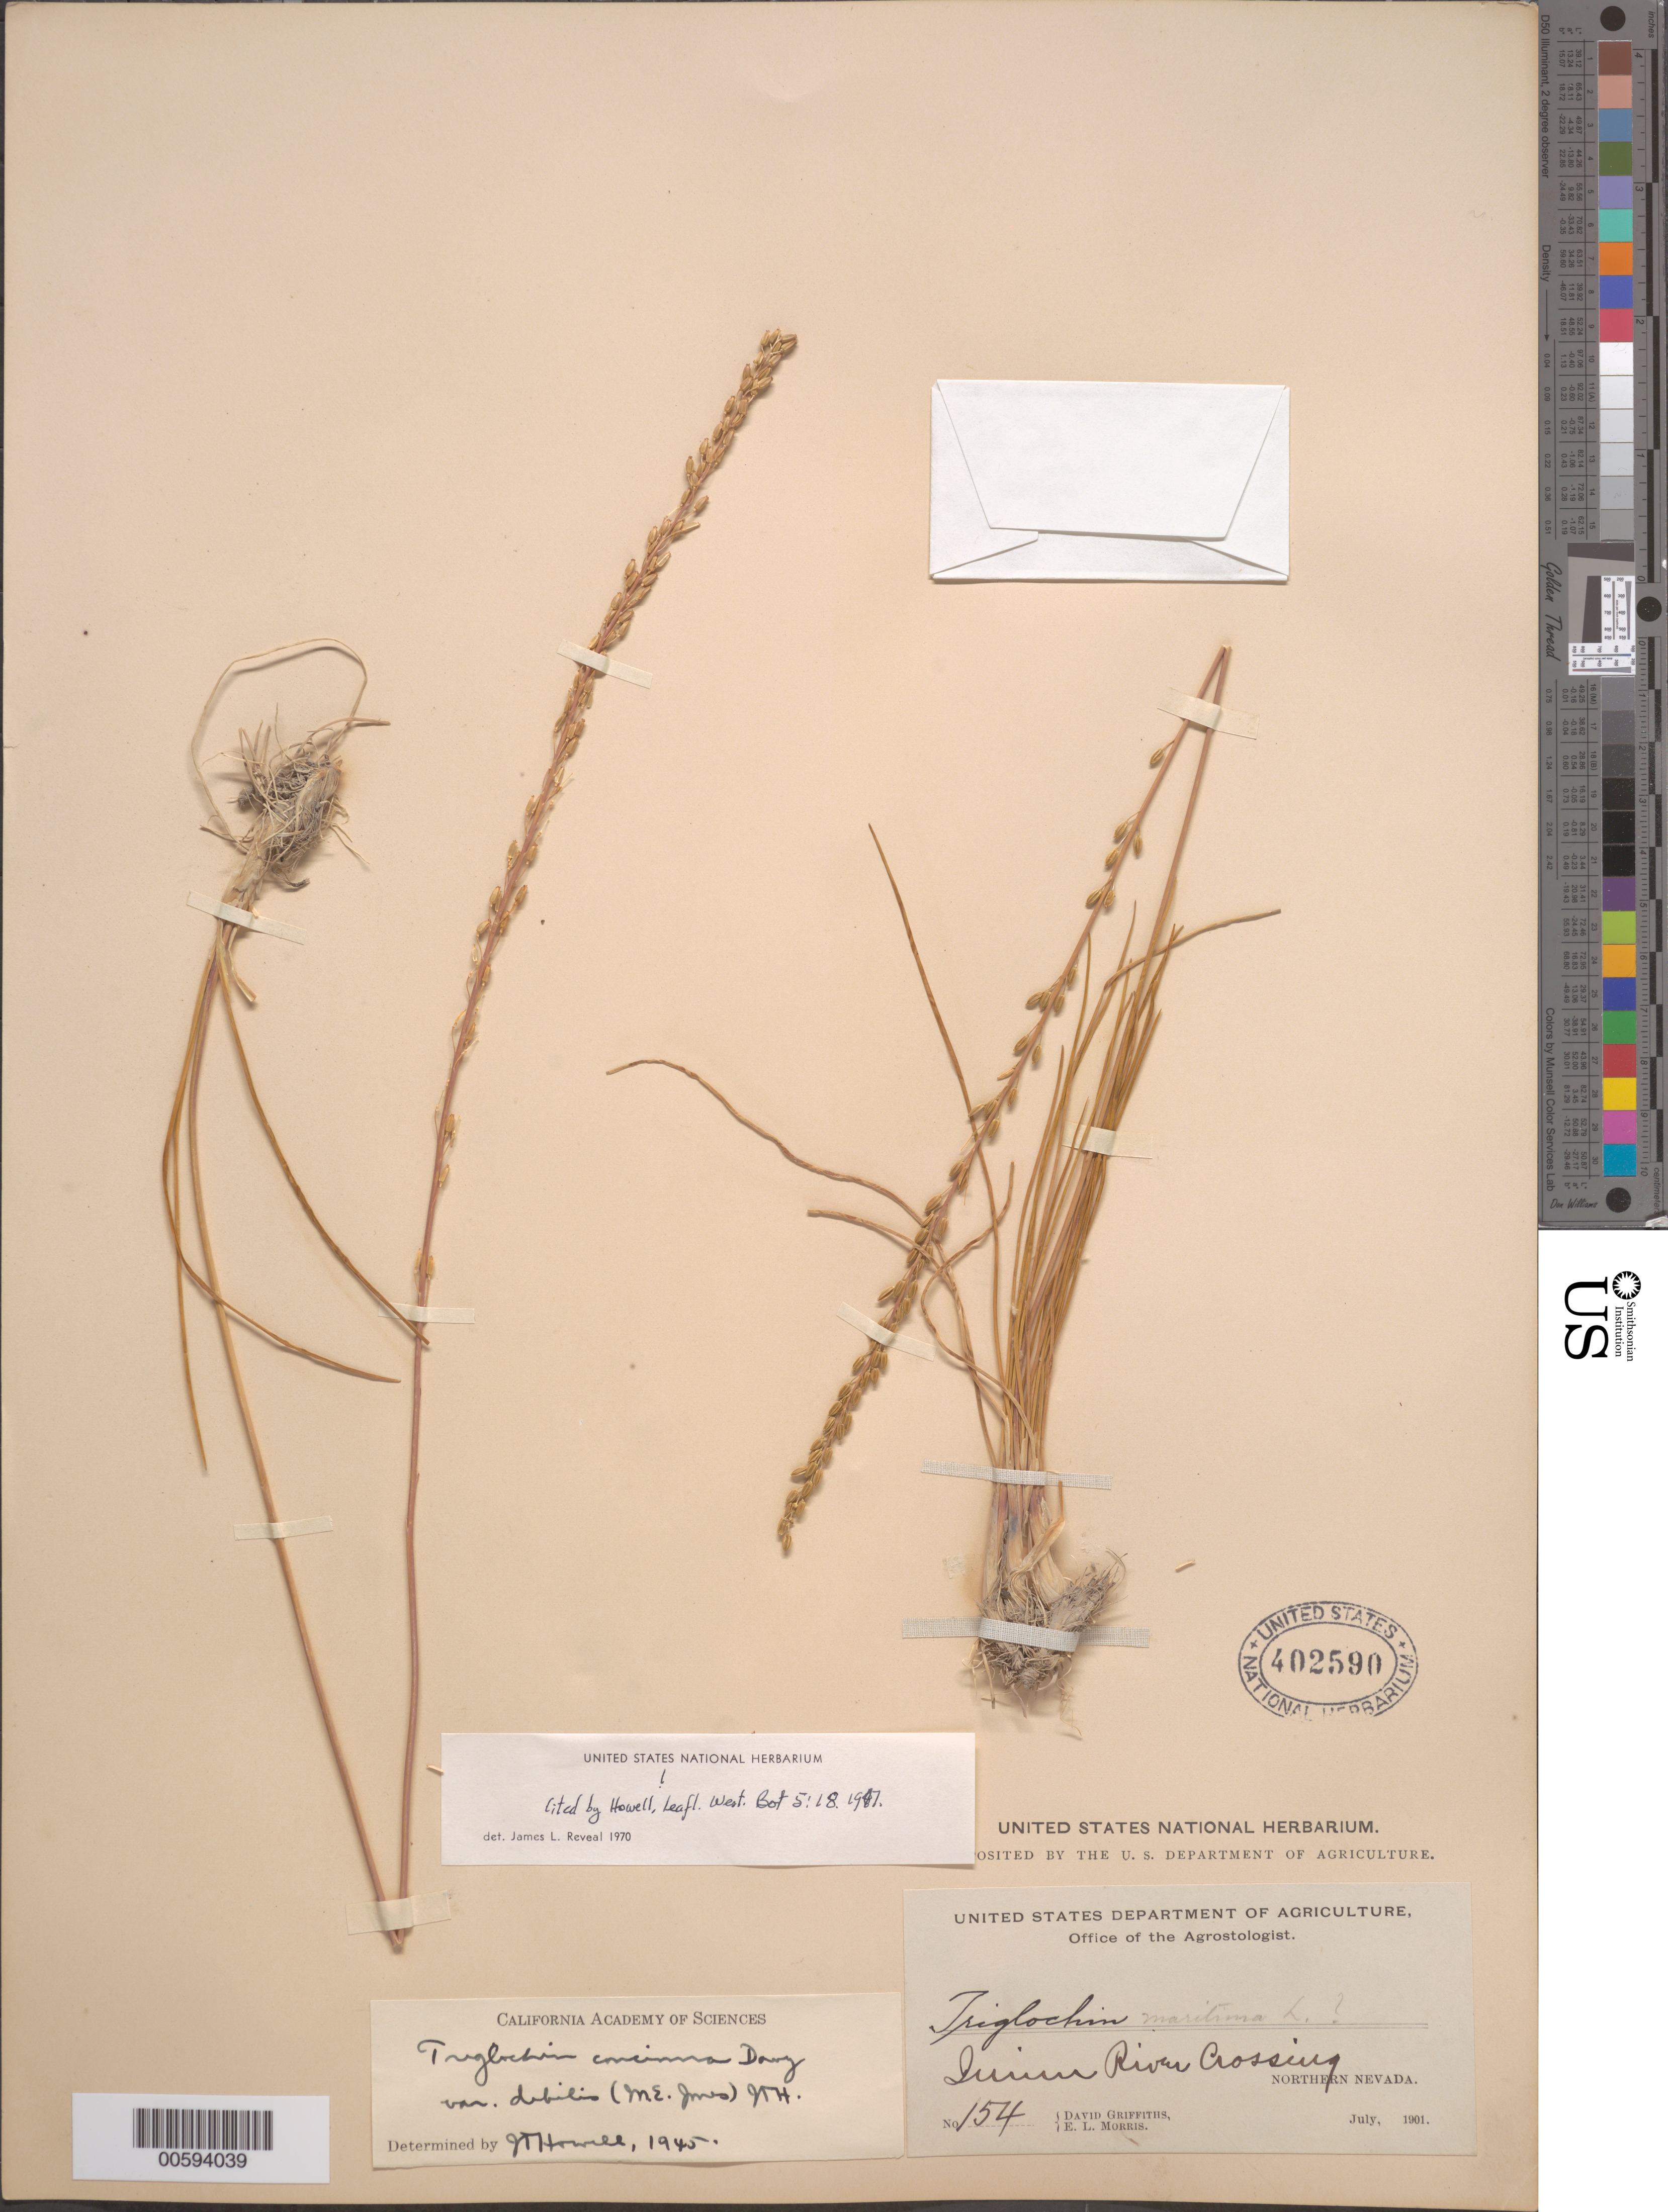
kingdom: Plantae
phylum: Tracheophyta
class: Liliopsida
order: Alismatales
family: Juncaginaceae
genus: Triglochin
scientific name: Triglochin concinna var. debilis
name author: (M.E. Jones) J.T. Howell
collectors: D. Griffiths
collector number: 154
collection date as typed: Jul 1901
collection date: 1901-07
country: United States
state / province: Nevada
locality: Iuinn River Crossing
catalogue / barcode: US 402590